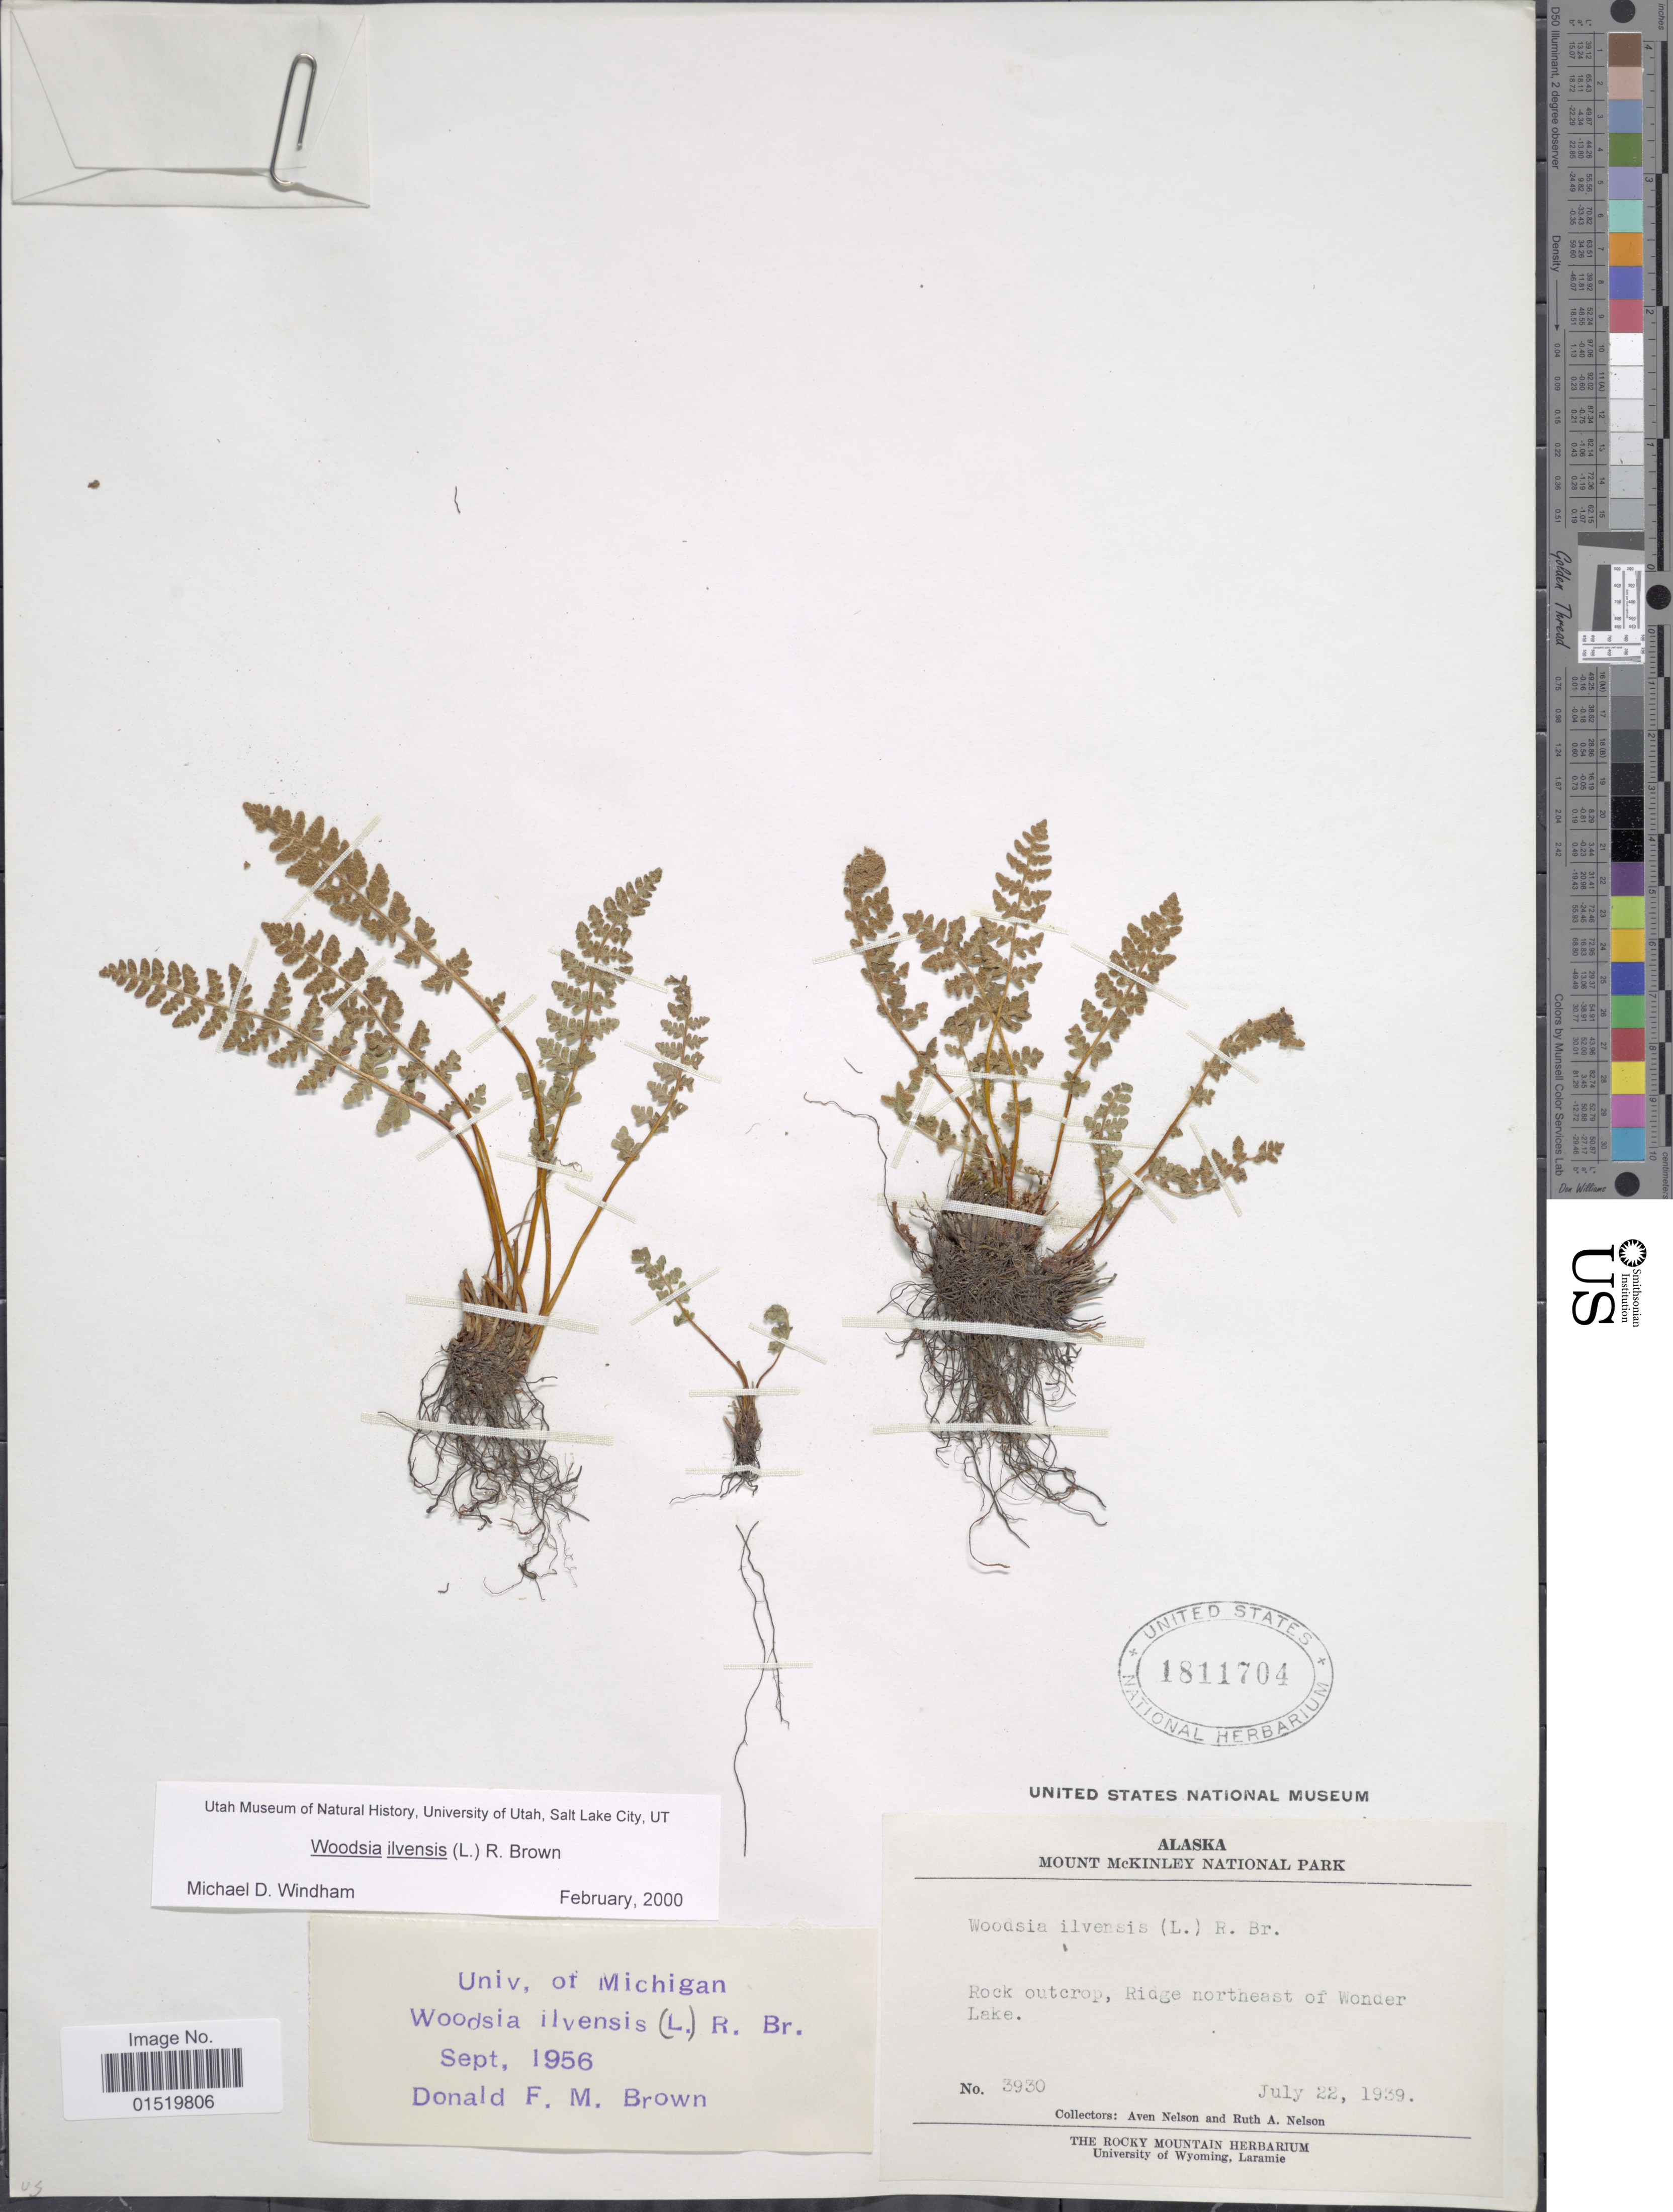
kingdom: Plantae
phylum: Tracheophyta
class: Polypodiopsida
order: Polypodiales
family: Woodsiaceae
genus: Woodsia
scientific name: Woodsia ilvensis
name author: (L.) R. Br.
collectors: A. Nelson & R. A. Nelson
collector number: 3930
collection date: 1939-07-22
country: United States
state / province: Alaska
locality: Rock outcrop, Ridge northeast of Wonder Lake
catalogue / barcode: US 1811704